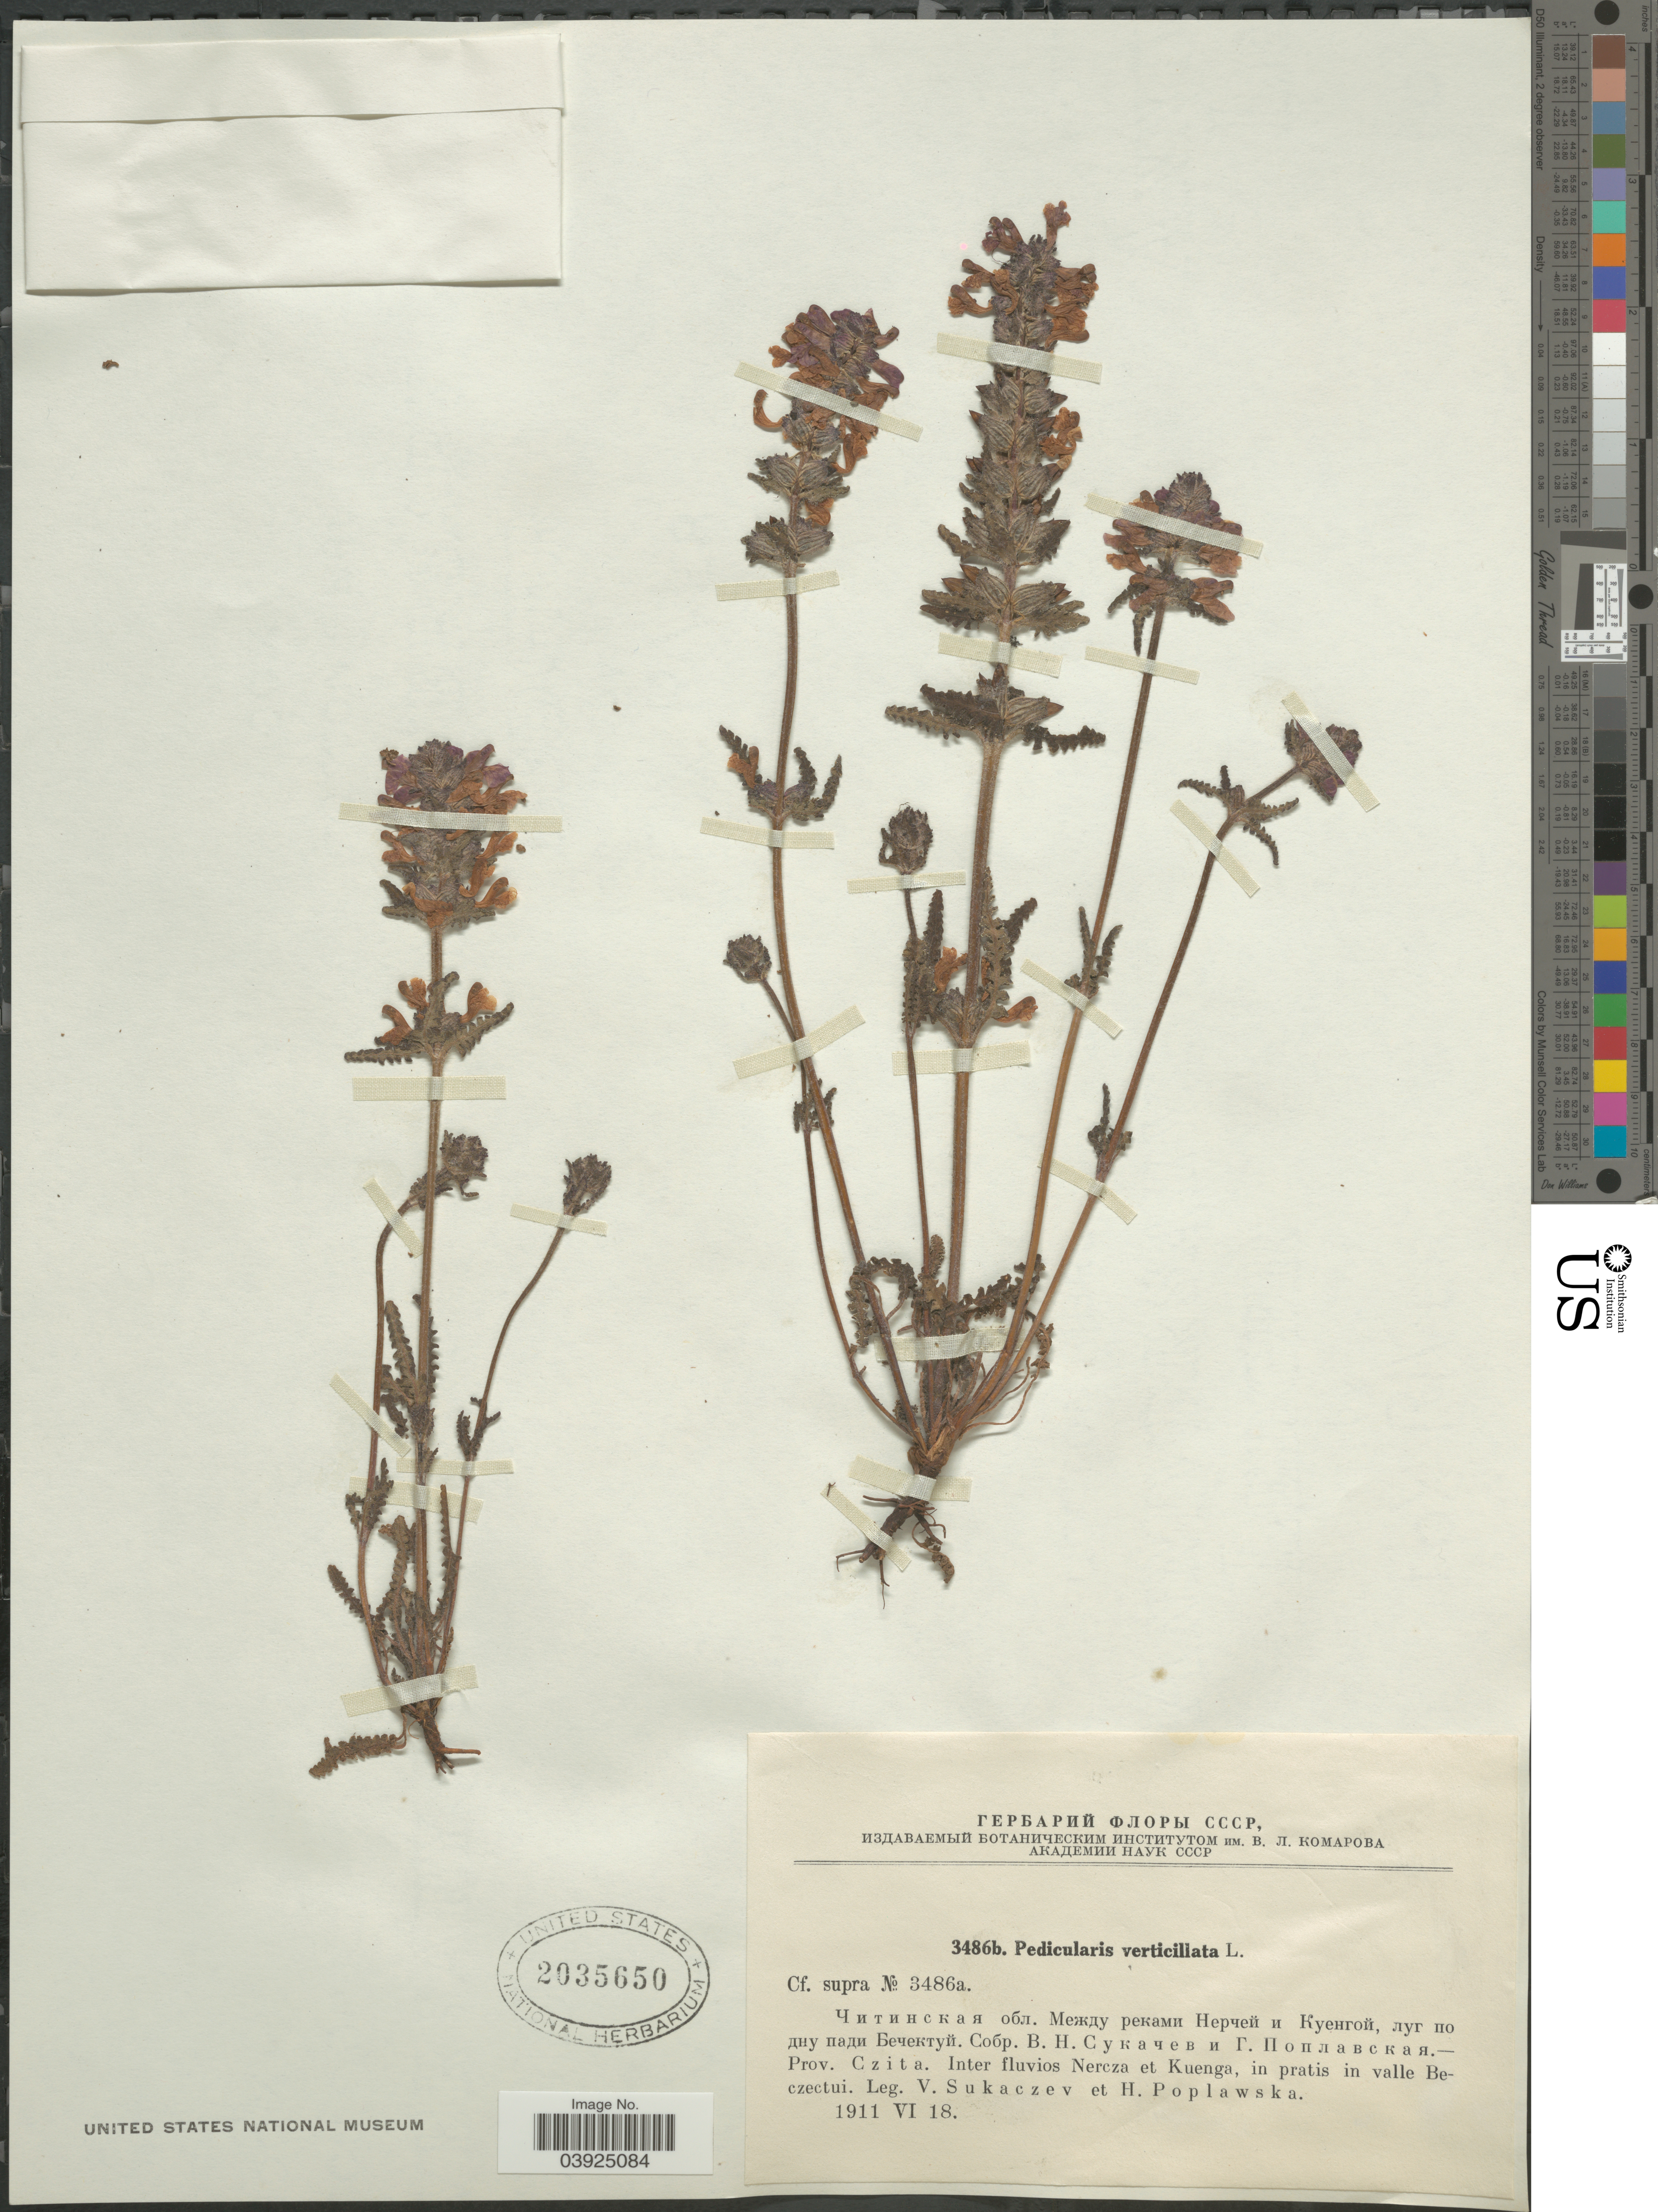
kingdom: Plantae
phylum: Tracheophyta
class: Magnoliopsida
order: Lamiales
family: Orobanchaceae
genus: Pedicularis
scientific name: Pedicularis verticillata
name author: L.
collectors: V. Sukaczev & H. Poplawska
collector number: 3486b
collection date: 1911-06-18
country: Russian Federation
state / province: Zabaykalsky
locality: Prov. Czita. Inter fluvios Nercza et Kuenga, in pratis in valle Beczectui.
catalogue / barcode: US 2035650